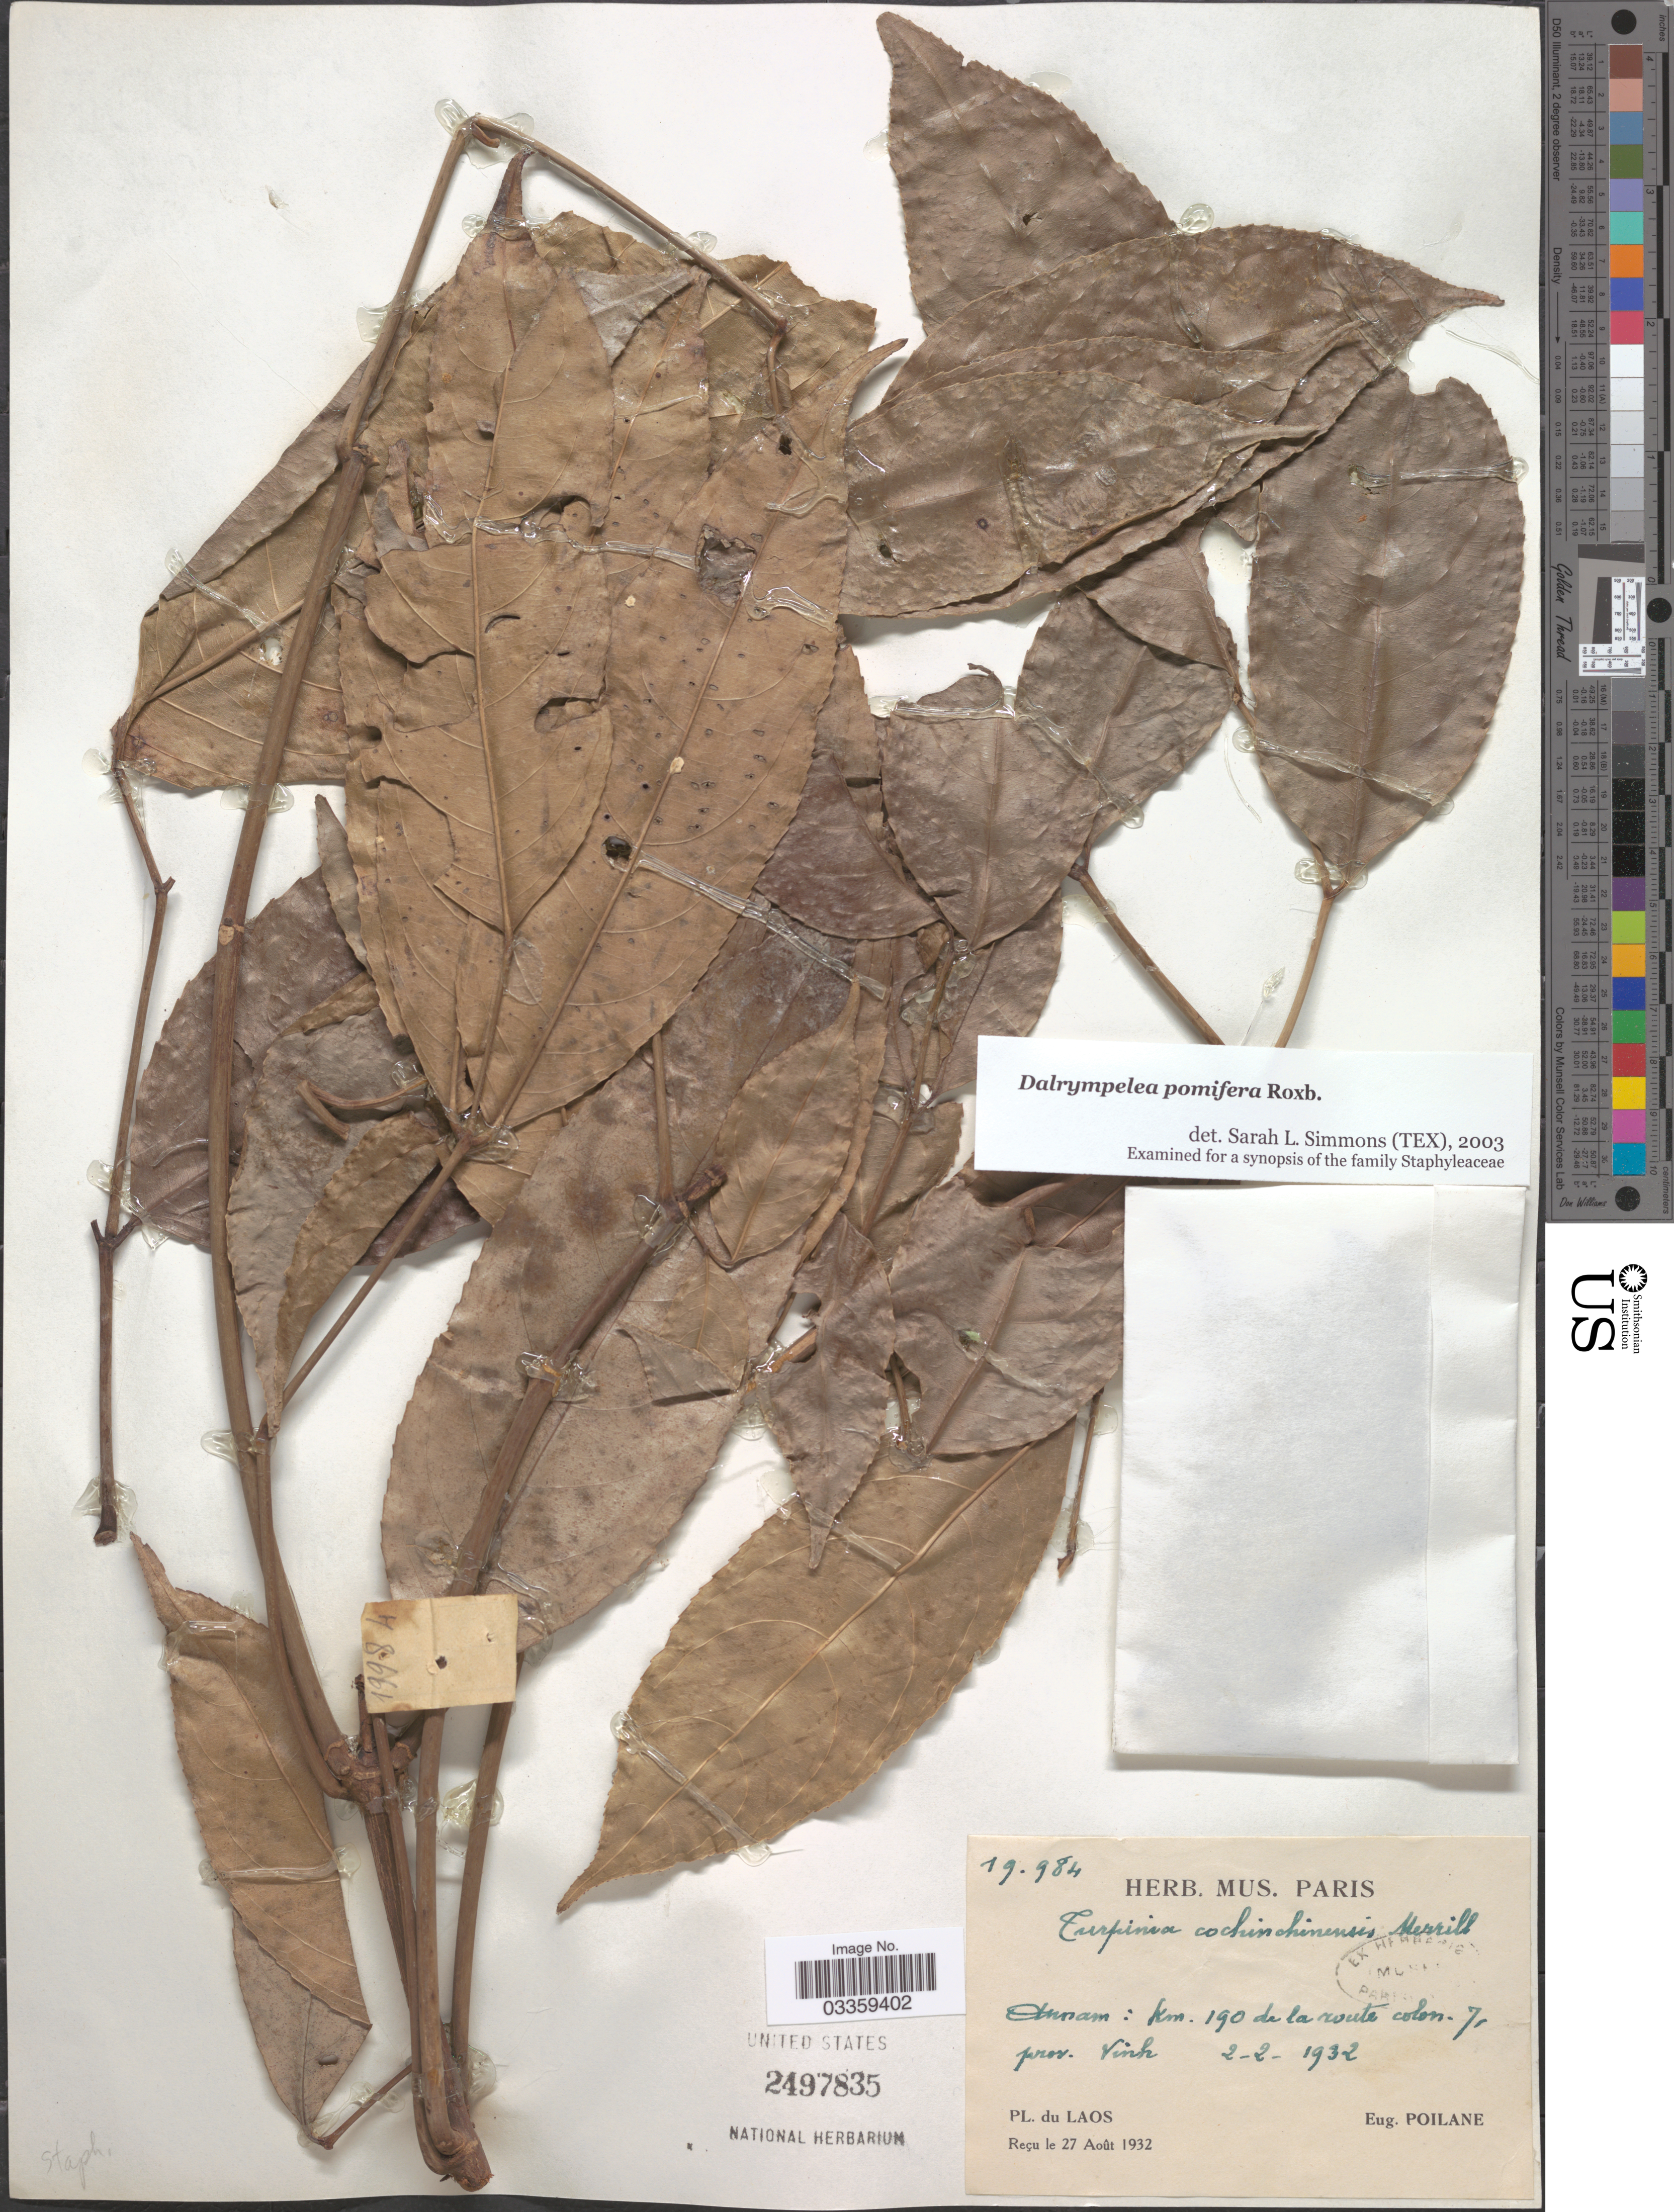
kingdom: Plantae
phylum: Tracheophyta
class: Magnoliopsida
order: Crossosomatales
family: Staphyleaceae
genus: Dalrympelea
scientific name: Dalrympelea pomifera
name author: Roxb.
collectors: E. Poilane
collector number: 19984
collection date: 1932-02-02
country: Vietnam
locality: Annam: km. 190 de la route colon. 7, prov. Vinh. Laos.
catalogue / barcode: US 2497835